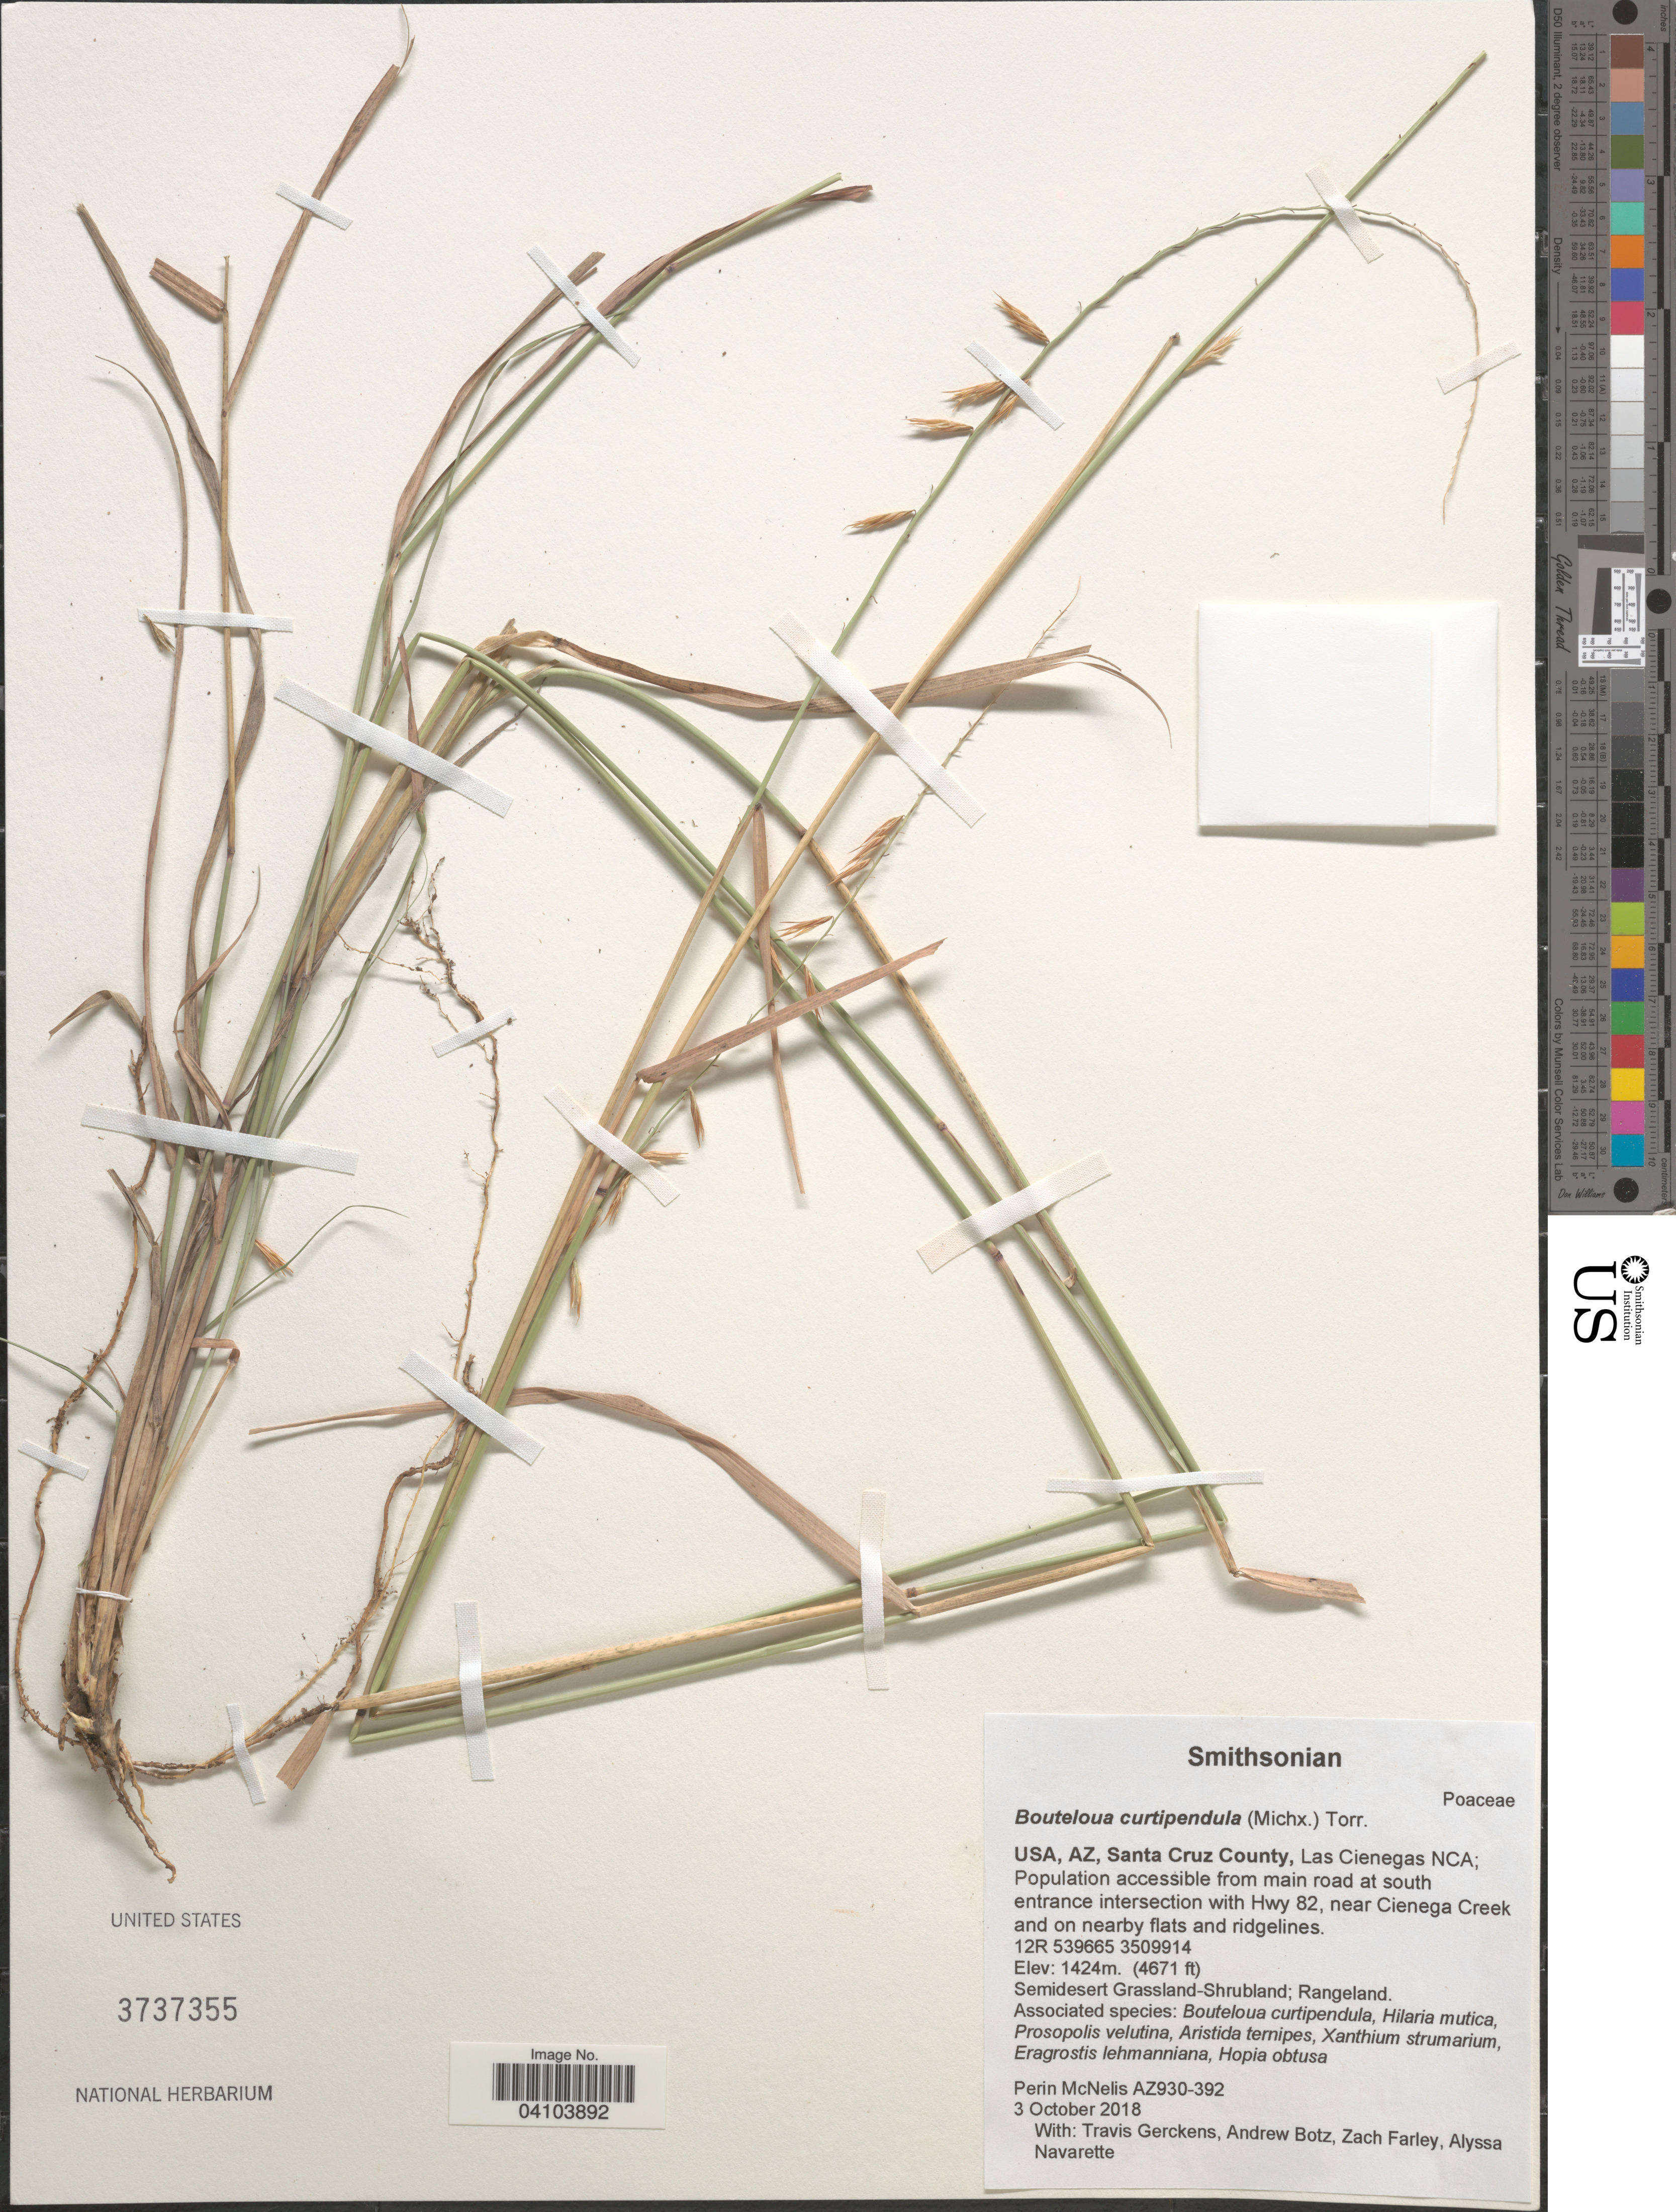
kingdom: Plantae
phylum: Tracheophyta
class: Liliopsida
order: Poales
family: Poaceae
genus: Bouteloua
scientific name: Bouteloua curtipendula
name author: (Michx.) Torr.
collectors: P. McNelis, T. Gerckens, A. Botz, Z. Farley & A. Navarette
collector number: AZ930-392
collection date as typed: Transcribed d/m/y: 3/10/2018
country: United States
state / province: Arizona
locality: Santa Cruz County, Las Cienegas NCA; Population accessible from main road at south entrance intersection with Hwy 82, near Cienega Creek and on nearby flats and ridgelines. 12R 539665 3509914.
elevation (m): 1424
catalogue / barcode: US 3737355